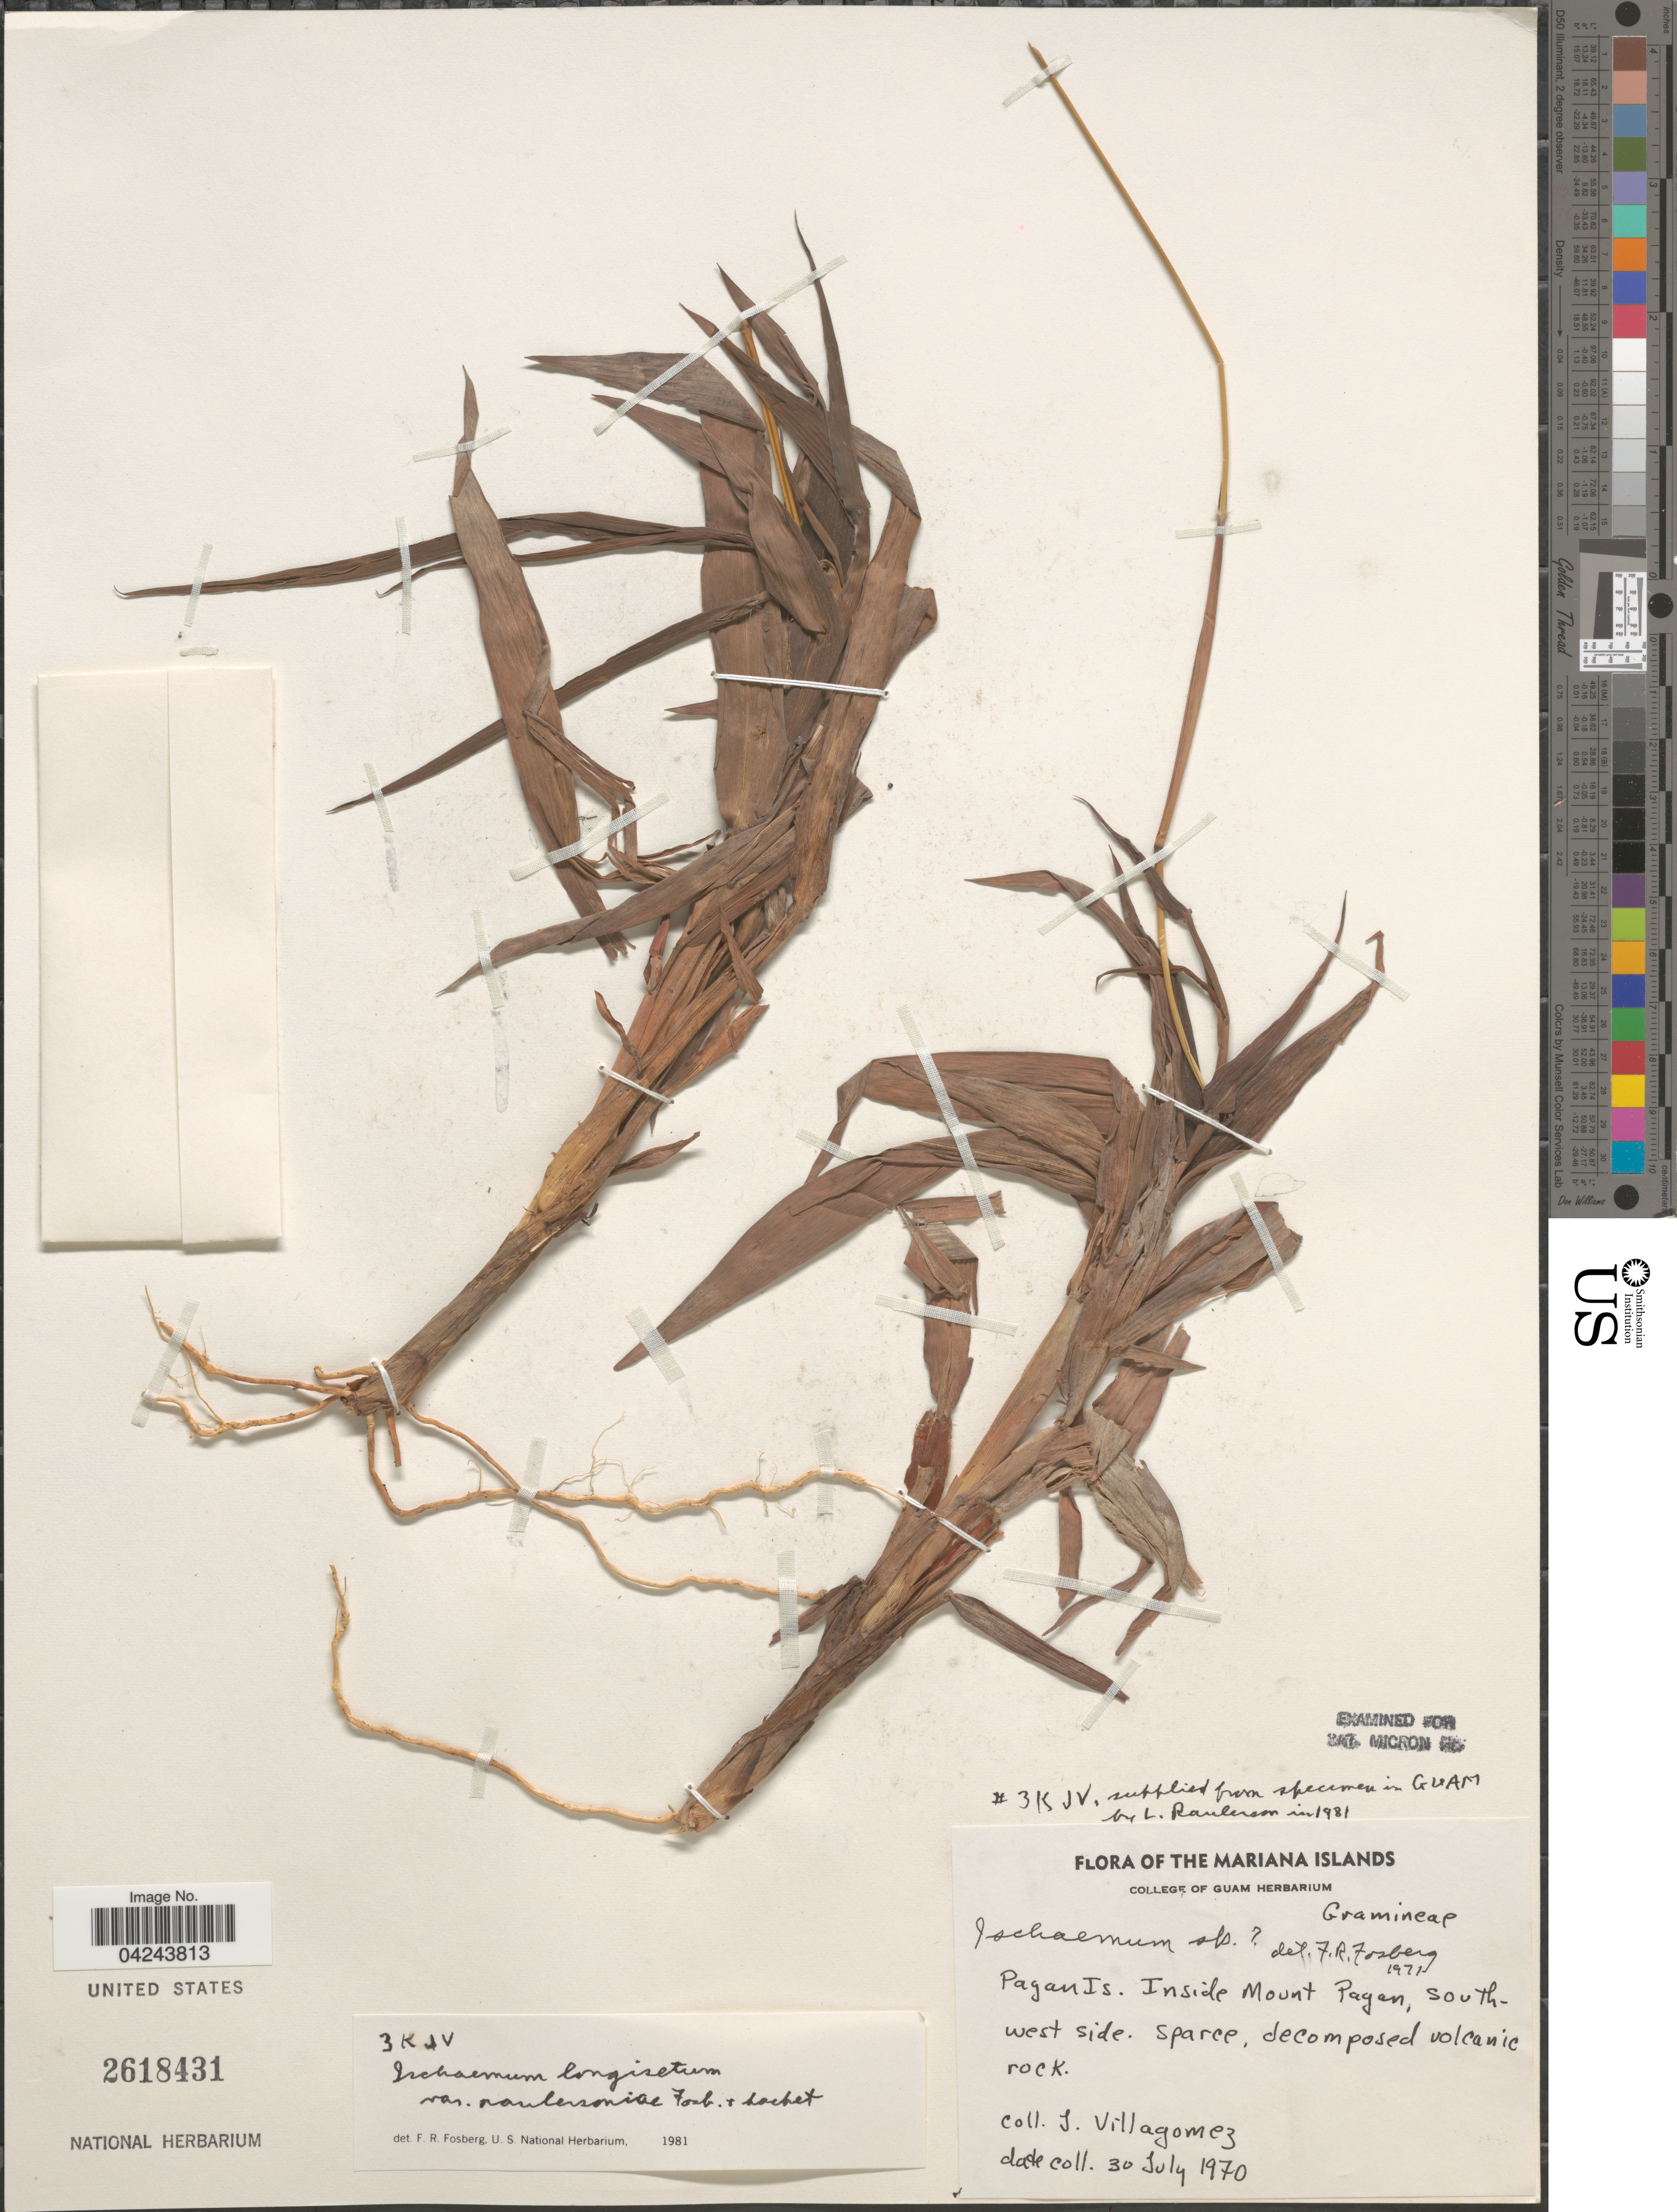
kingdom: Plantae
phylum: Tracheophyta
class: Liliopsida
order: Poales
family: Poaceae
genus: Ischaemum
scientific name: Ischaemum longisetum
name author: Merr.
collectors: J. Villagomez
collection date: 1970-07-30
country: Northern Mariana Islands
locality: The Mariana Islands. Pagan Is. Inside Mount Pagan, south-west side.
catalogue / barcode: US 2618431